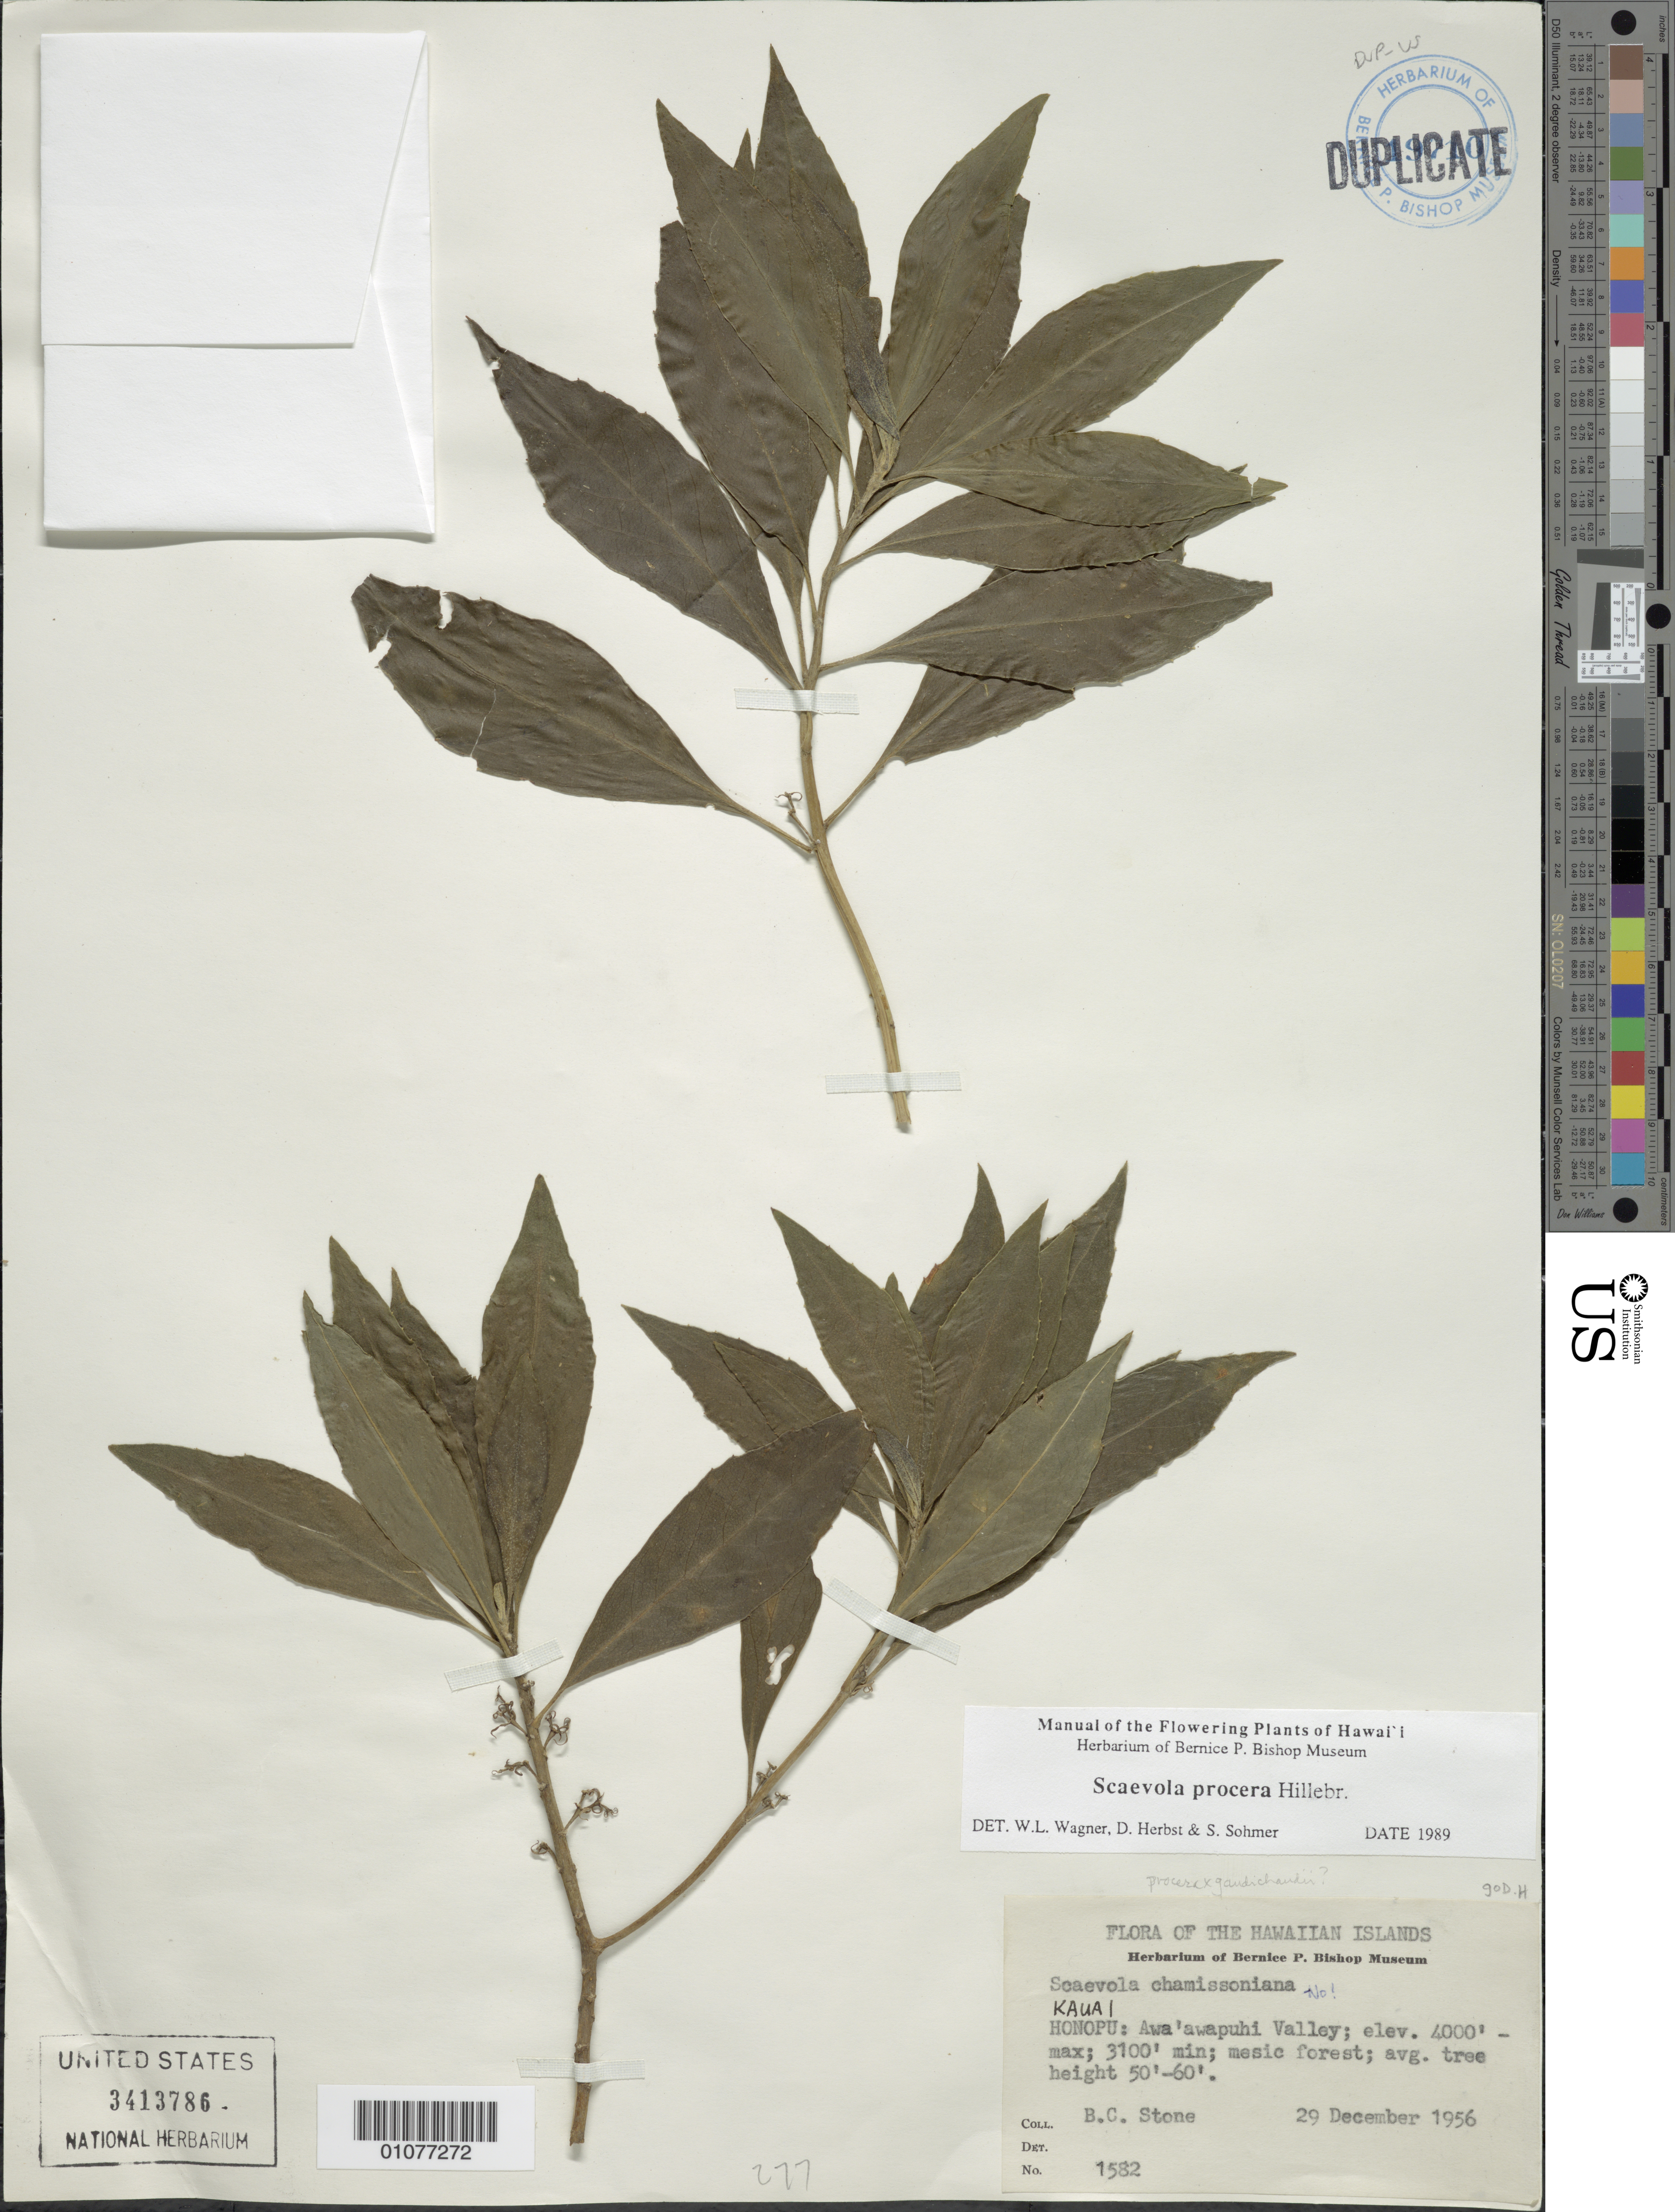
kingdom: Plantae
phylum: Tracheophyta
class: Magnoliopsida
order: Asterales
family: Goodeniaceae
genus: Scaevola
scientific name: Scaevola procera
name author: Hillebr.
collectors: B. C. Stone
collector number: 1582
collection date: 1956-12-29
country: United States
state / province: Hawaii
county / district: Kaui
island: Kaua'i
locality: Honopu, Awa'awapuhi Valley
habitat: mesic forest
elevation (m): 945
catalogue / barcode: US 3413786